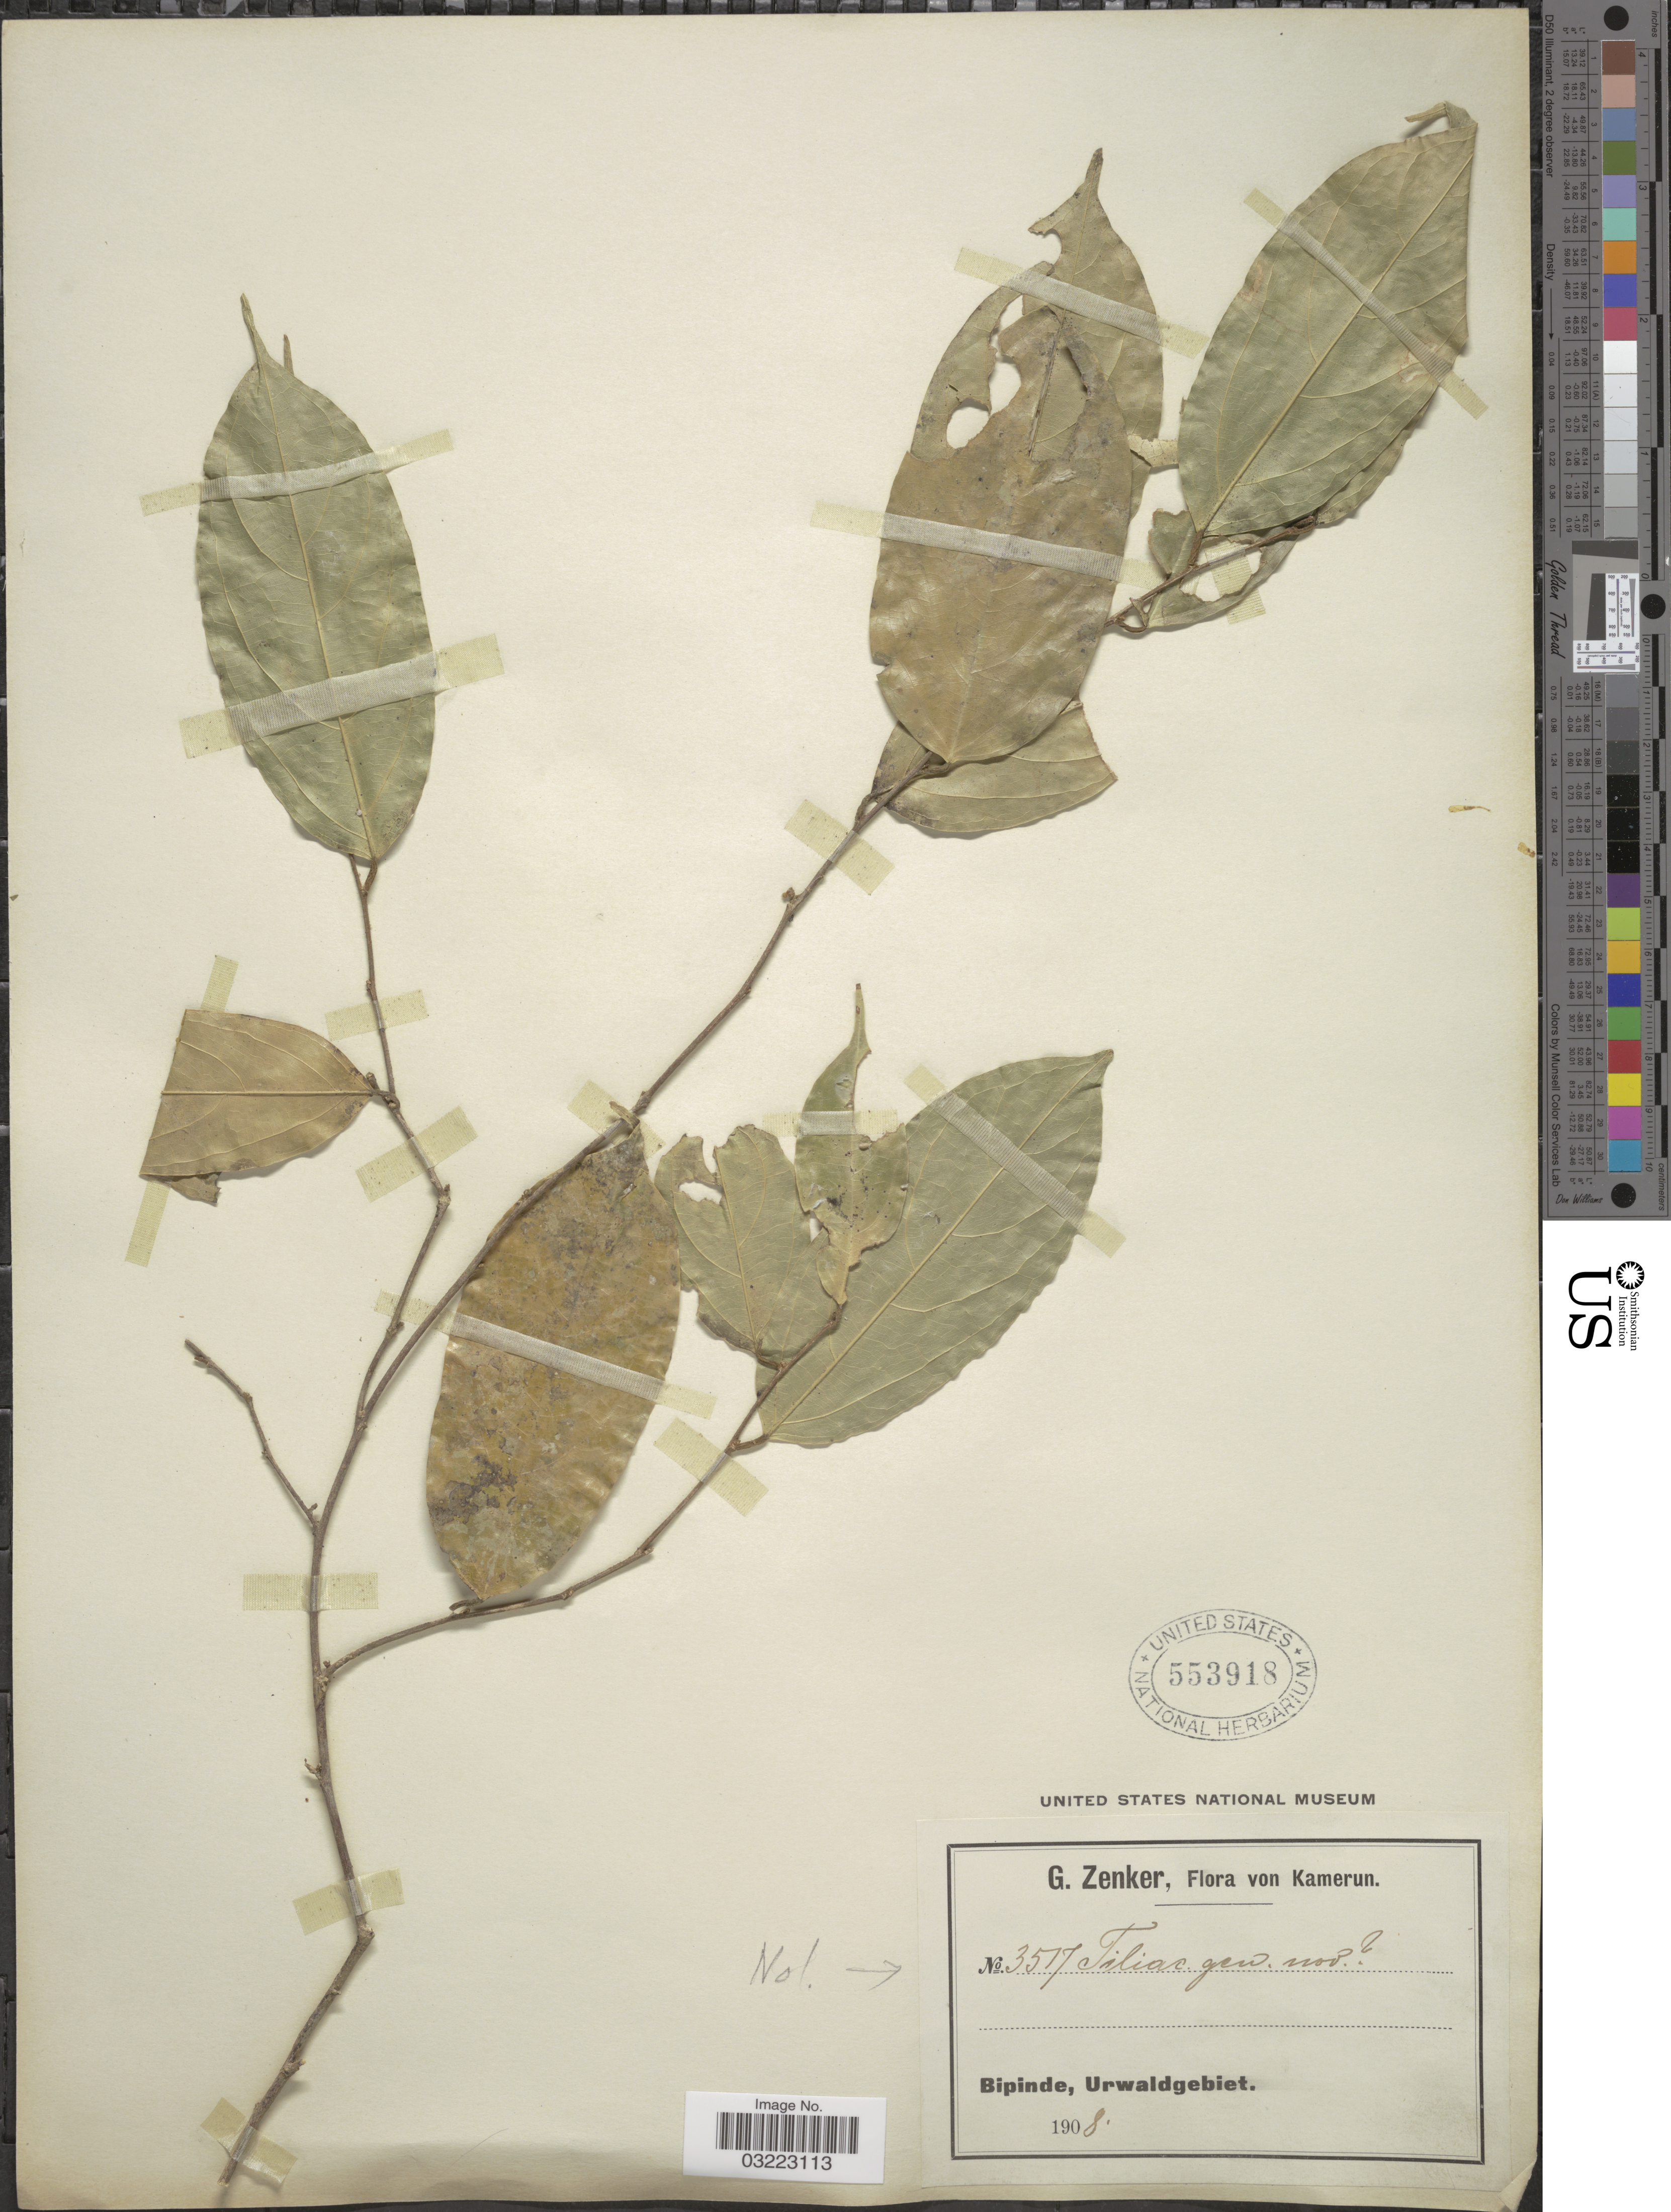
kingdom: Plantae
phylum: Tracheophyta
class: Magnoliopsida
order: Oxalidales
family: Huaceae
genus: Afrostyrax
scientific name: Afrostyrax kamerunensis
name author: Perkins & Gilg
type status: Isosyntype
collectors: G. A. Zenker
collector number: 3517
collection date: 1908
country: Cameroon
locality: Kamerun. Bipinde, Urwaldgebiet.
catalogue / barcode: US 553918